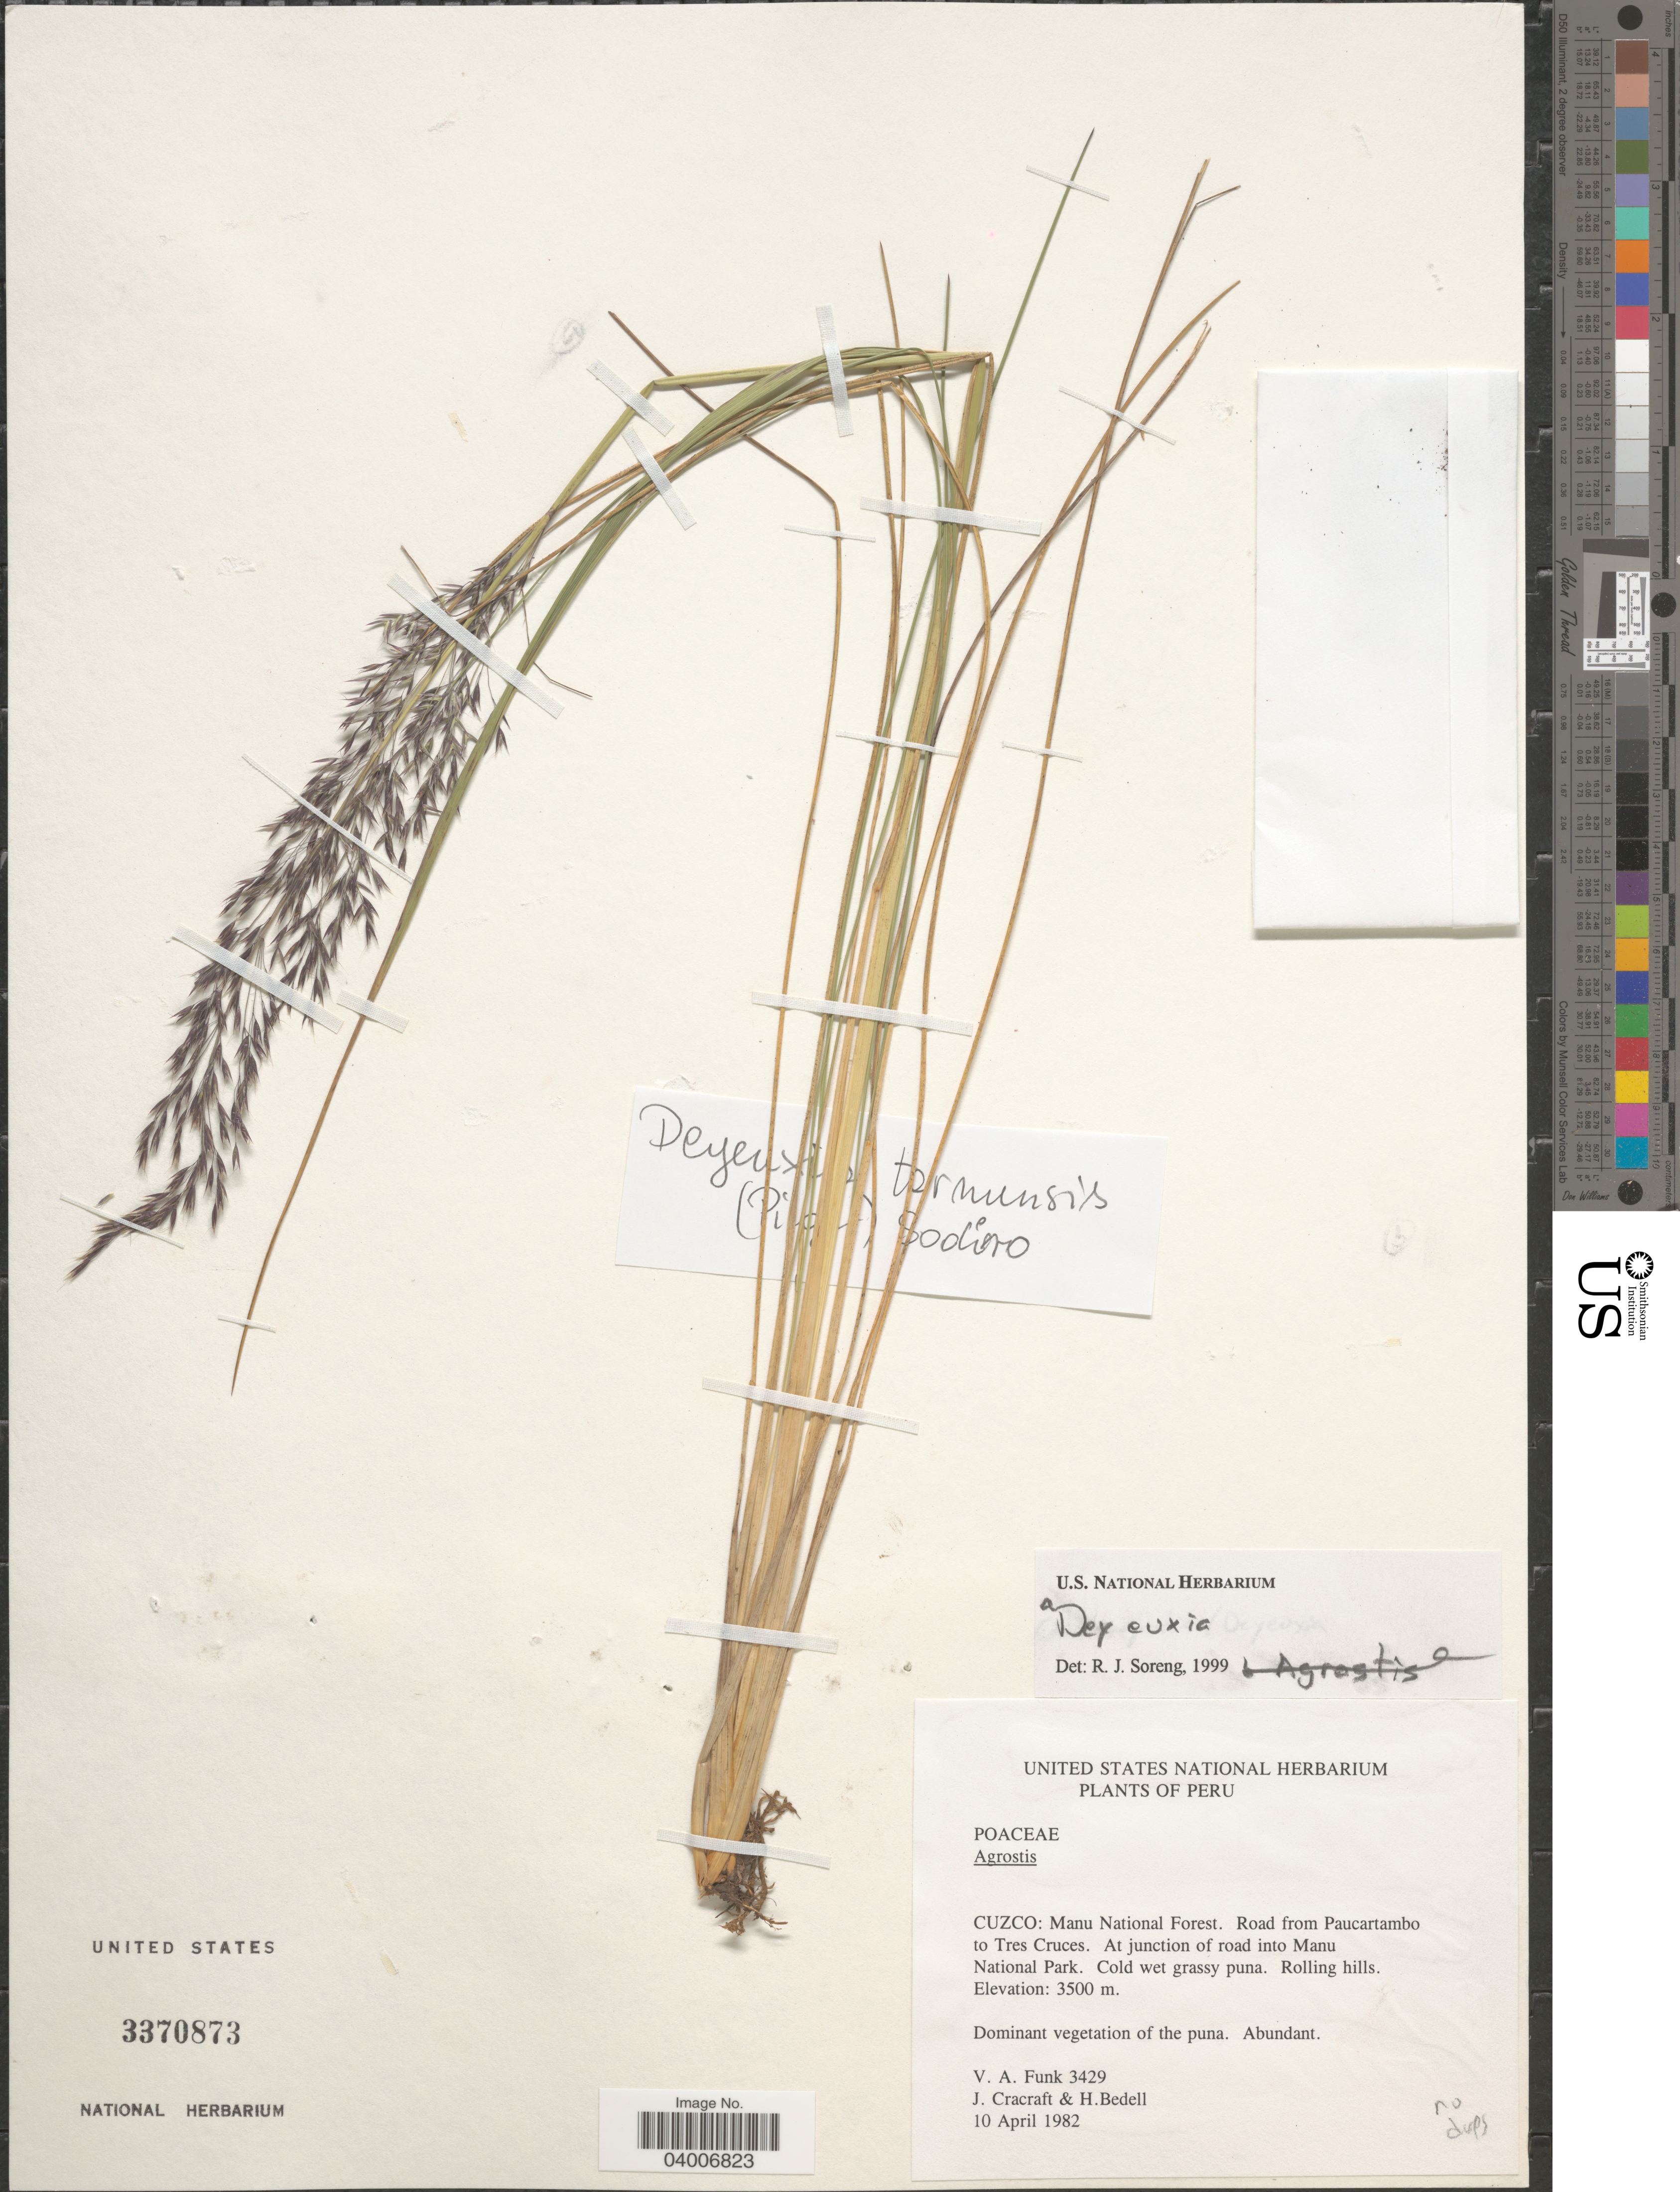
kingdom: Plantae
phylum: Tracheophyta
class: Liliopsida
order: Poales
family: Poaceae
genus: Cinnagrostis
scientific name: Cinnagrostis sp.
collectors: V. Funk, J. L. Cracraft & H. Bedell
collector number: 3429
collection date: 1982-04-10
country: Peru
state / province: Cusco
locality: Cuzco: Manu National Forest. Road from Paucartambo to Tres Cruces. At junction of road into Manu National Park.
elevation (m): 3500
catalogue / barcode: US 3370873